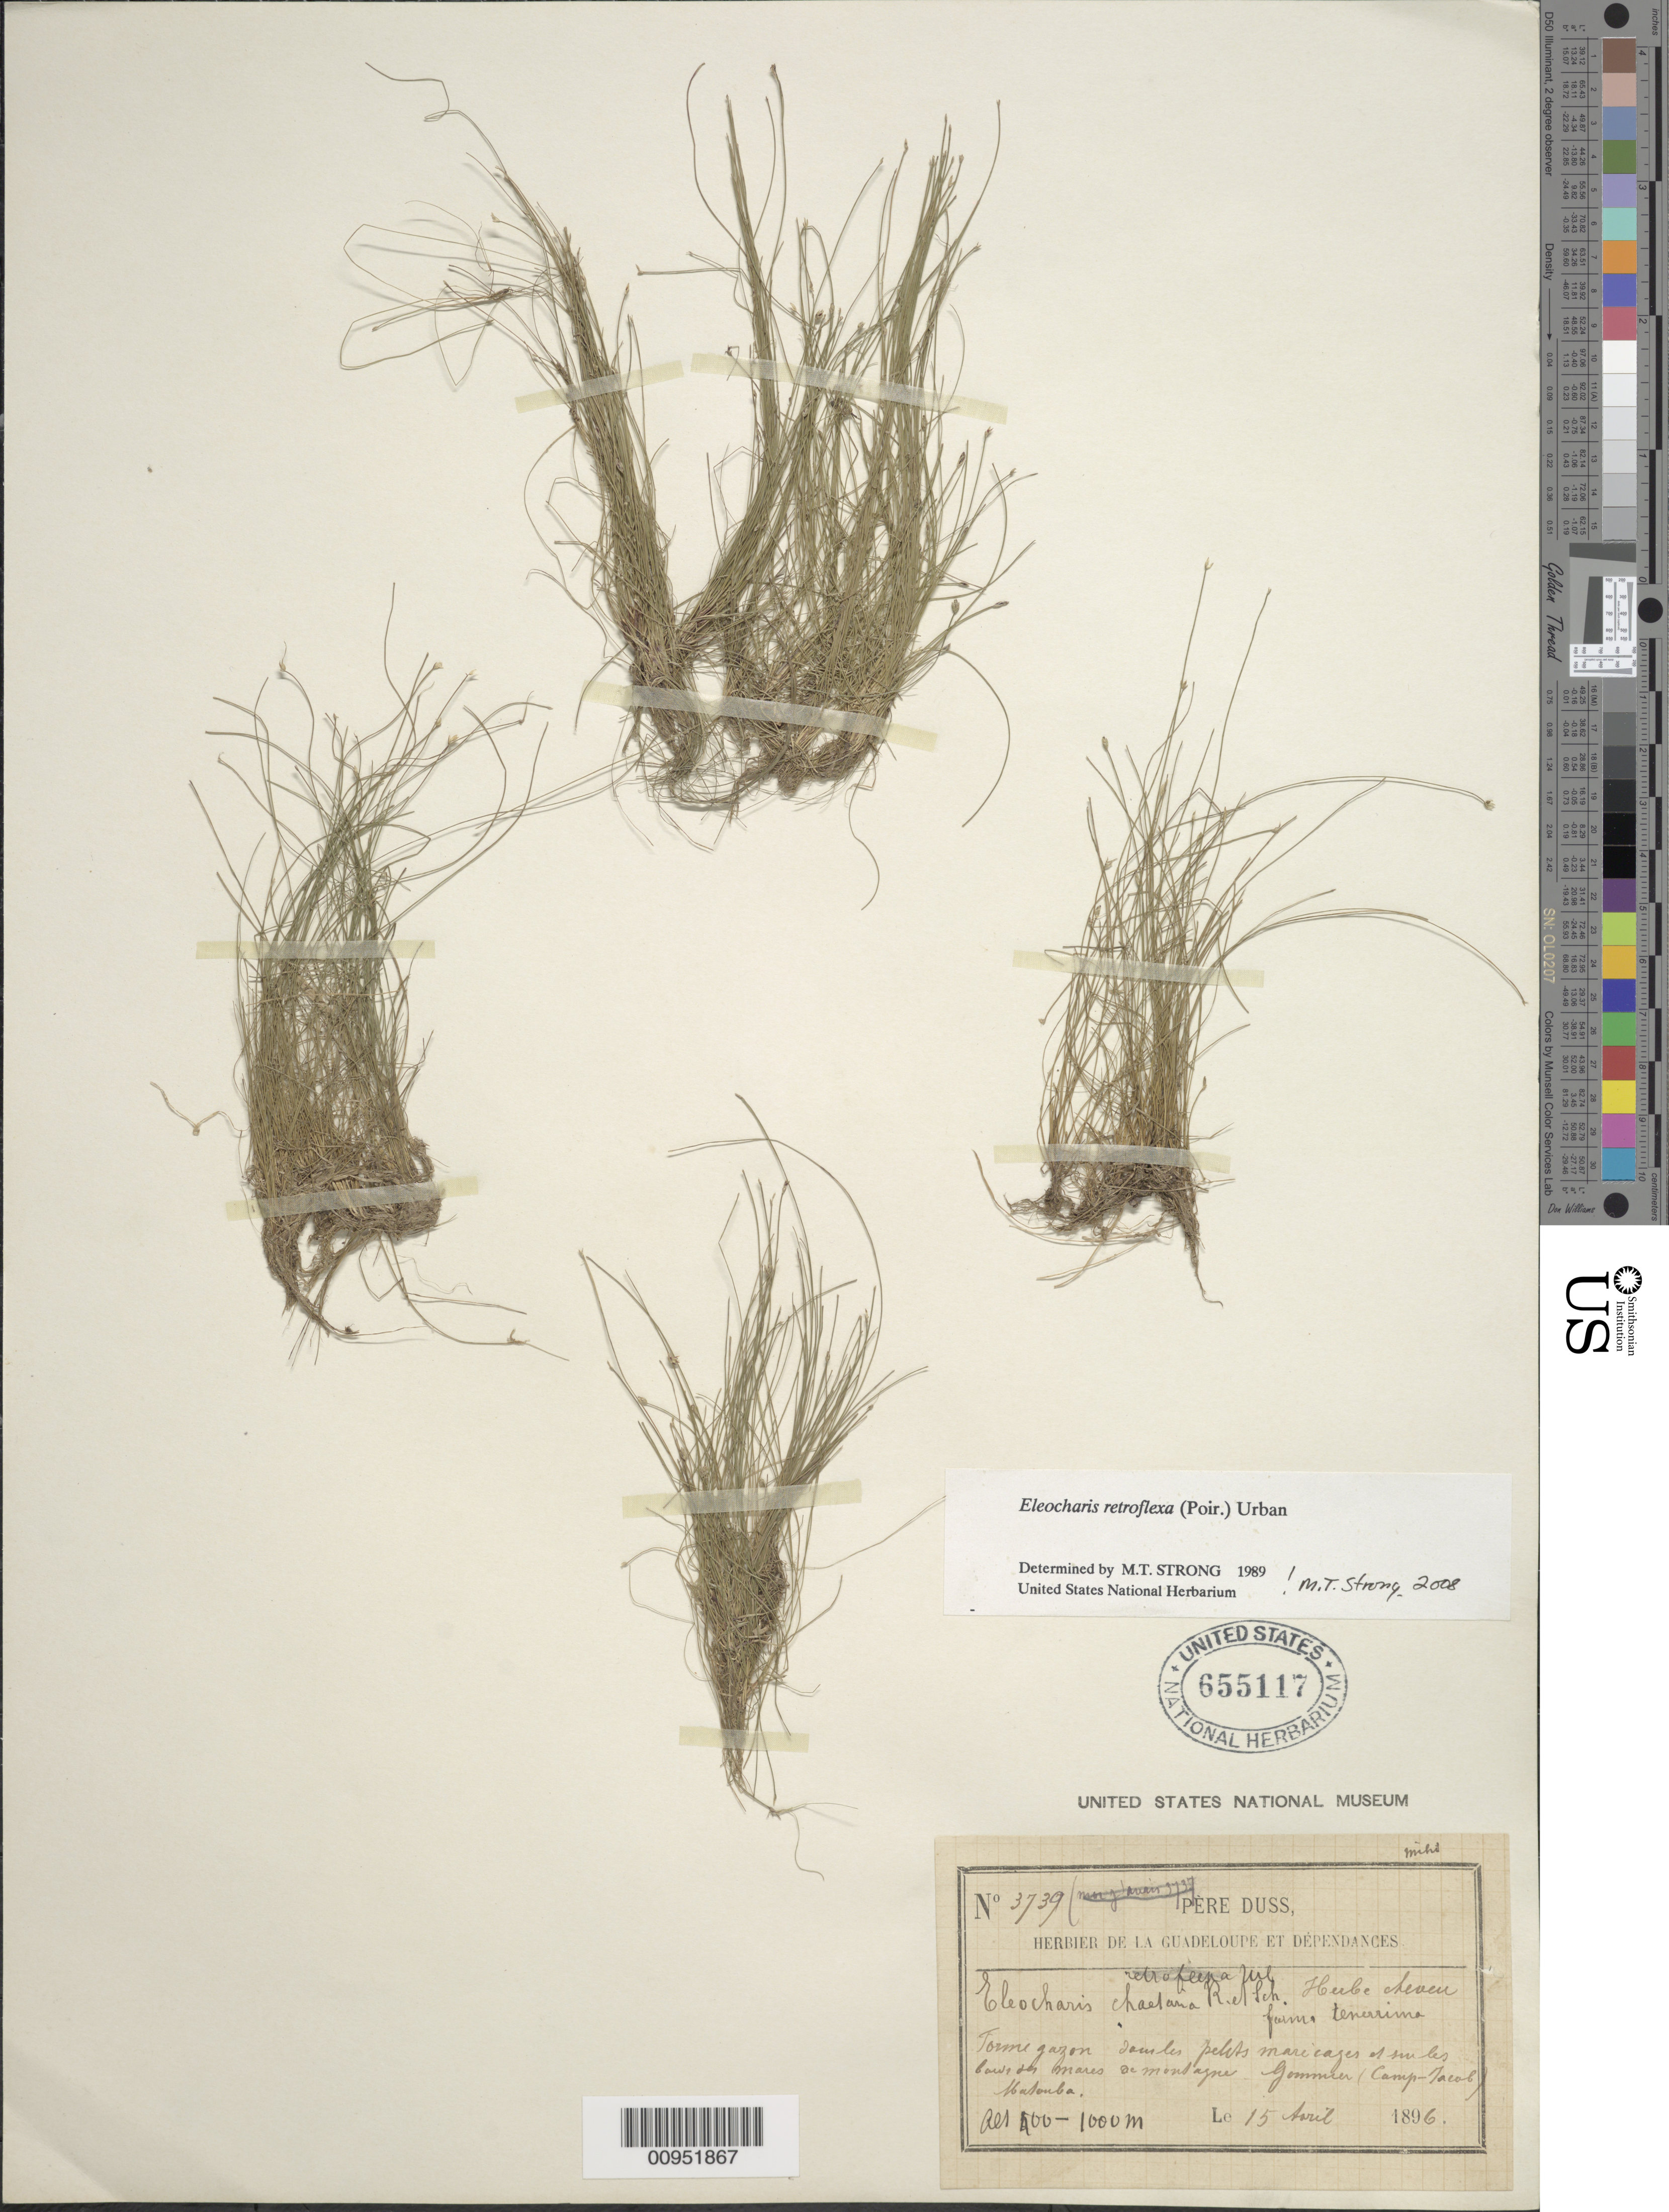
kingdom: Plantae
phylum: Tracheophyta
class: Liliopsida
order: Poales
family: Cyperaceae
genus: Eleocharis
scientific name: Eleocharis retroflexa subsp. retroflexa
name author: (Poir.) Urb.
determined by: Strong, M. T., (US), Smithsonian Institution - National Museum of Natural History (UNITED STATES)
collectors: Père Duss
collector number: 3739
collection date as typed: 15 Aug 1896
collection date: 1896-08-15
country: Guadeloupe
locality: "Gommier" (Camp Jacob), Matouba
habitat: Dans les pelots marécages et un les bois der mares de montagne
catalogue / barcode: US 655117